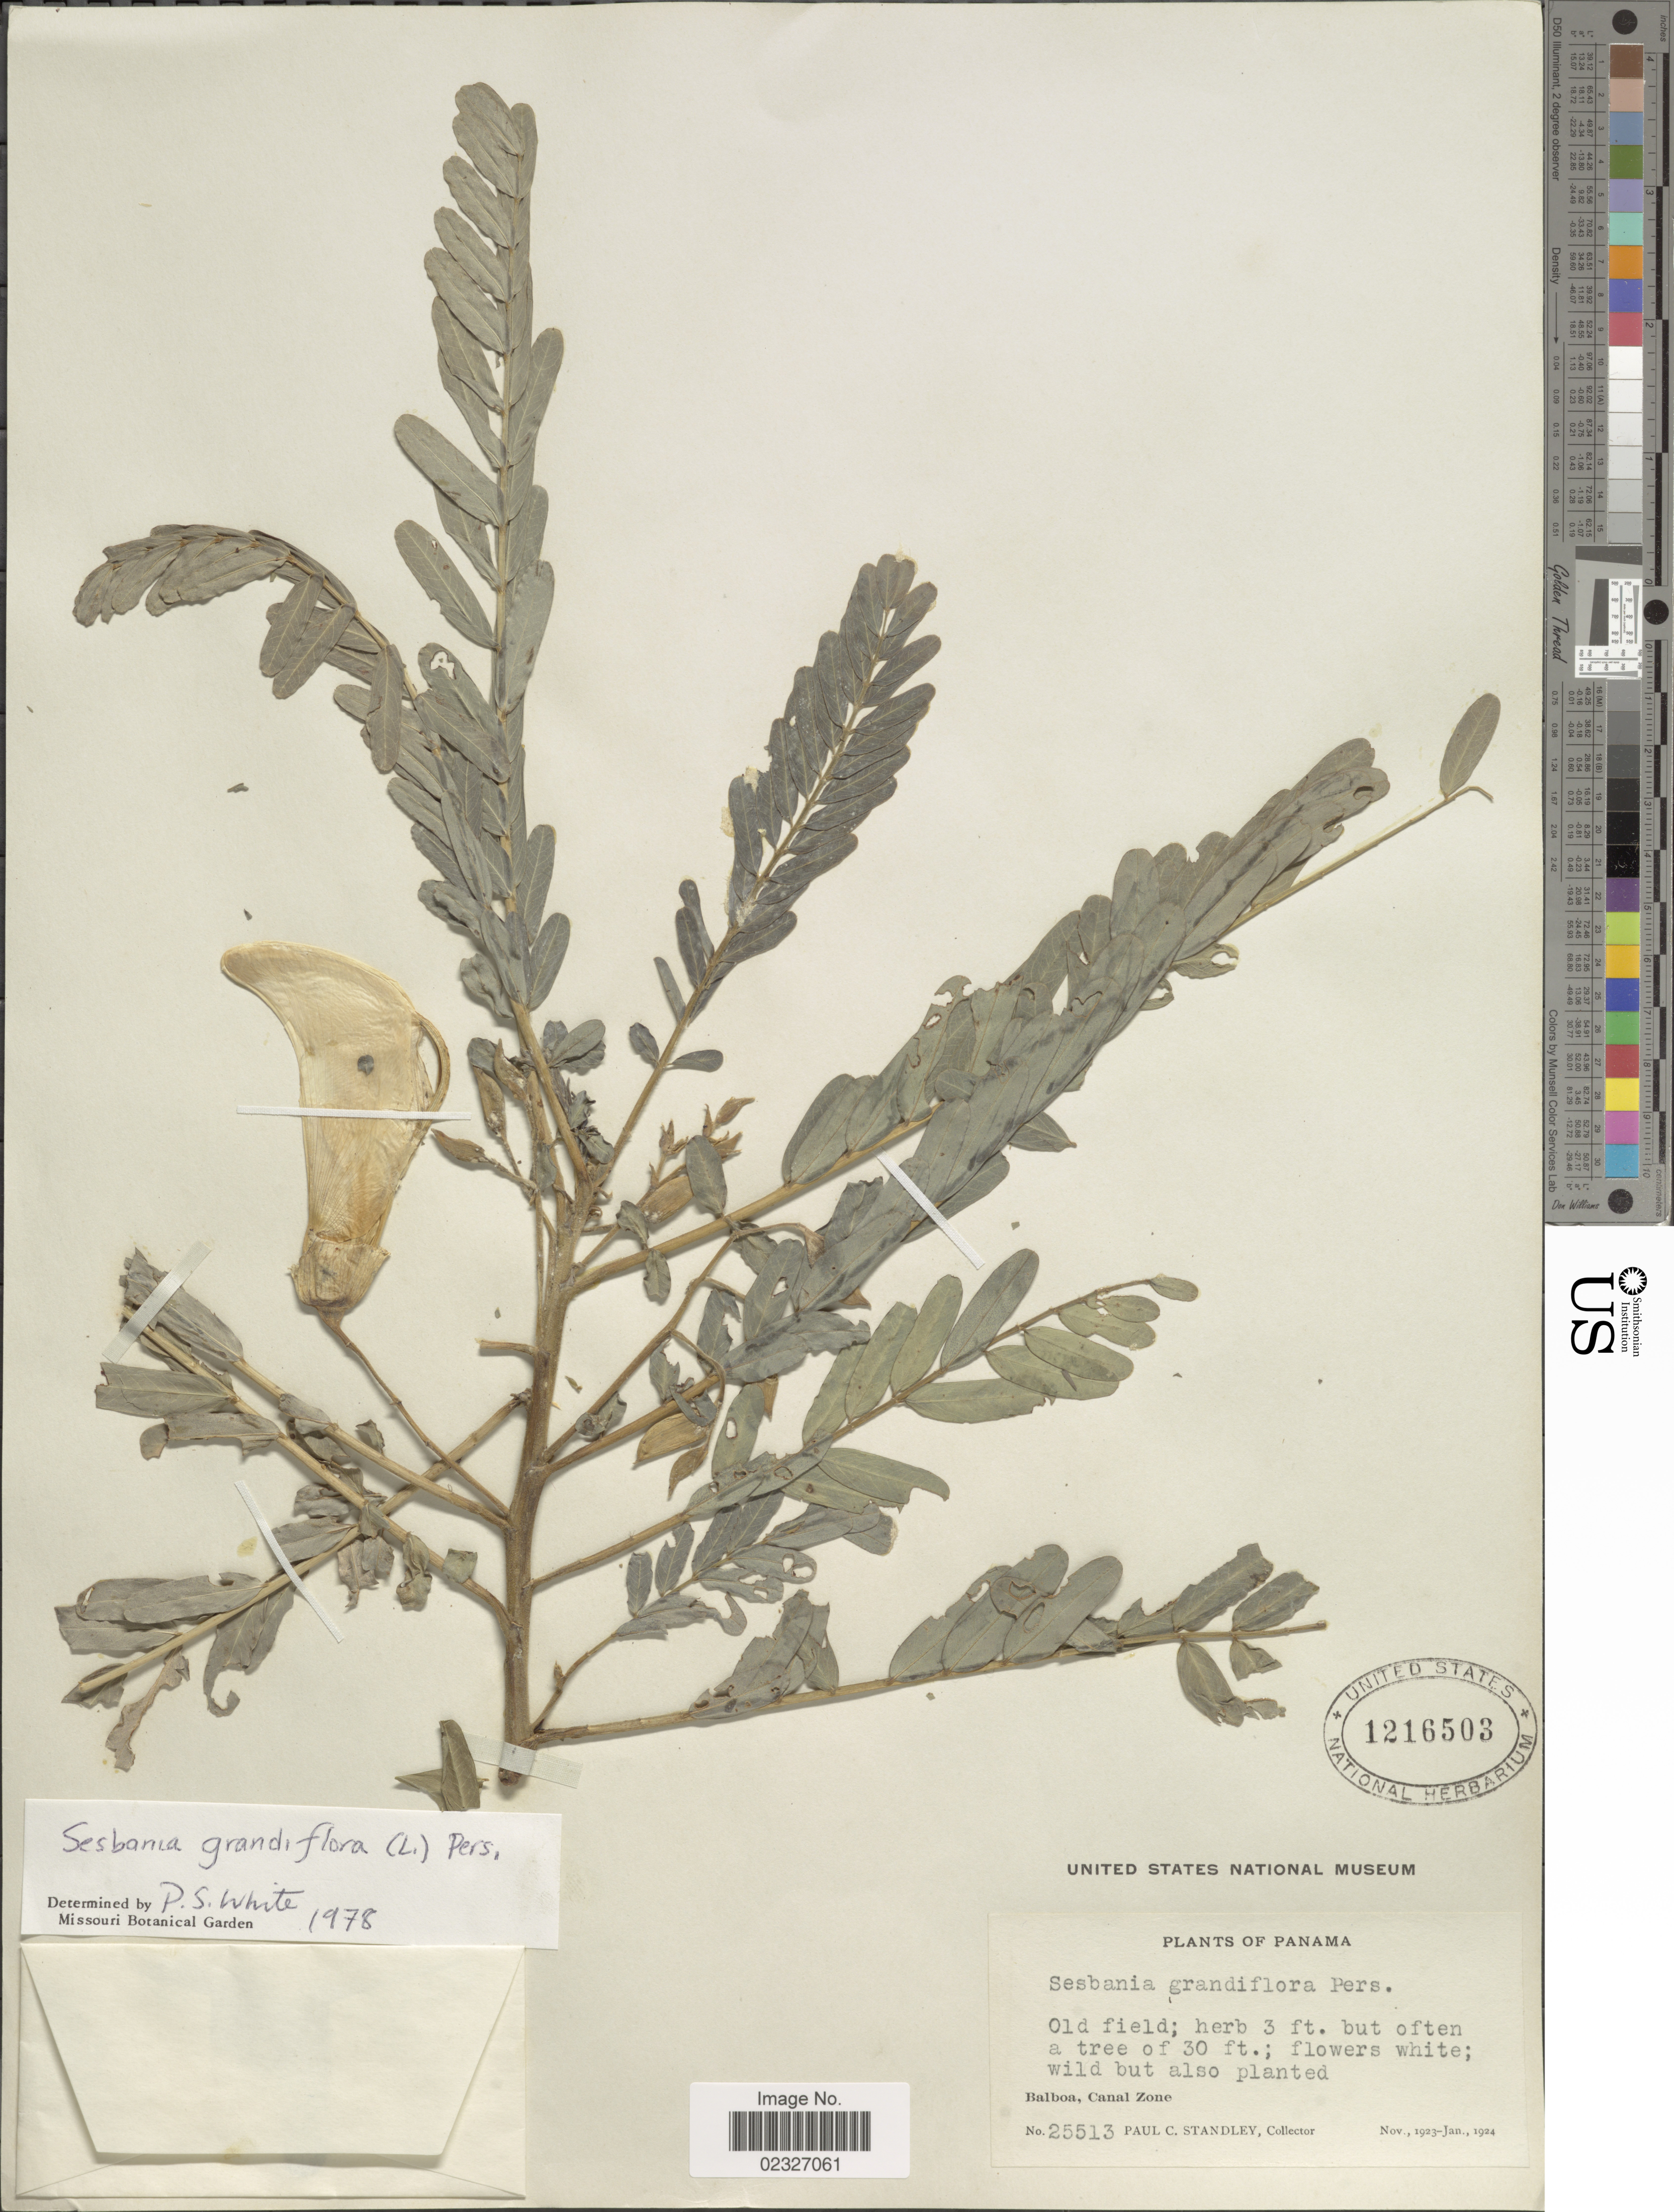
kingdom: Plantae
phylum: Tracheophyta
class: Magnoliopsida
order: Fabales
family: Fabaceae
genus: Sesbania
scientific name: Sesbania grandiflora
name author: (L.) Poir.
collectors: P. C. Standley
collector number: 25513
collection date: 1923-11/1924-01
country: Panama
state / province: Colón / Panamá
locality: Balboa, Canal Zone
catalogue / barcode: US 1216503